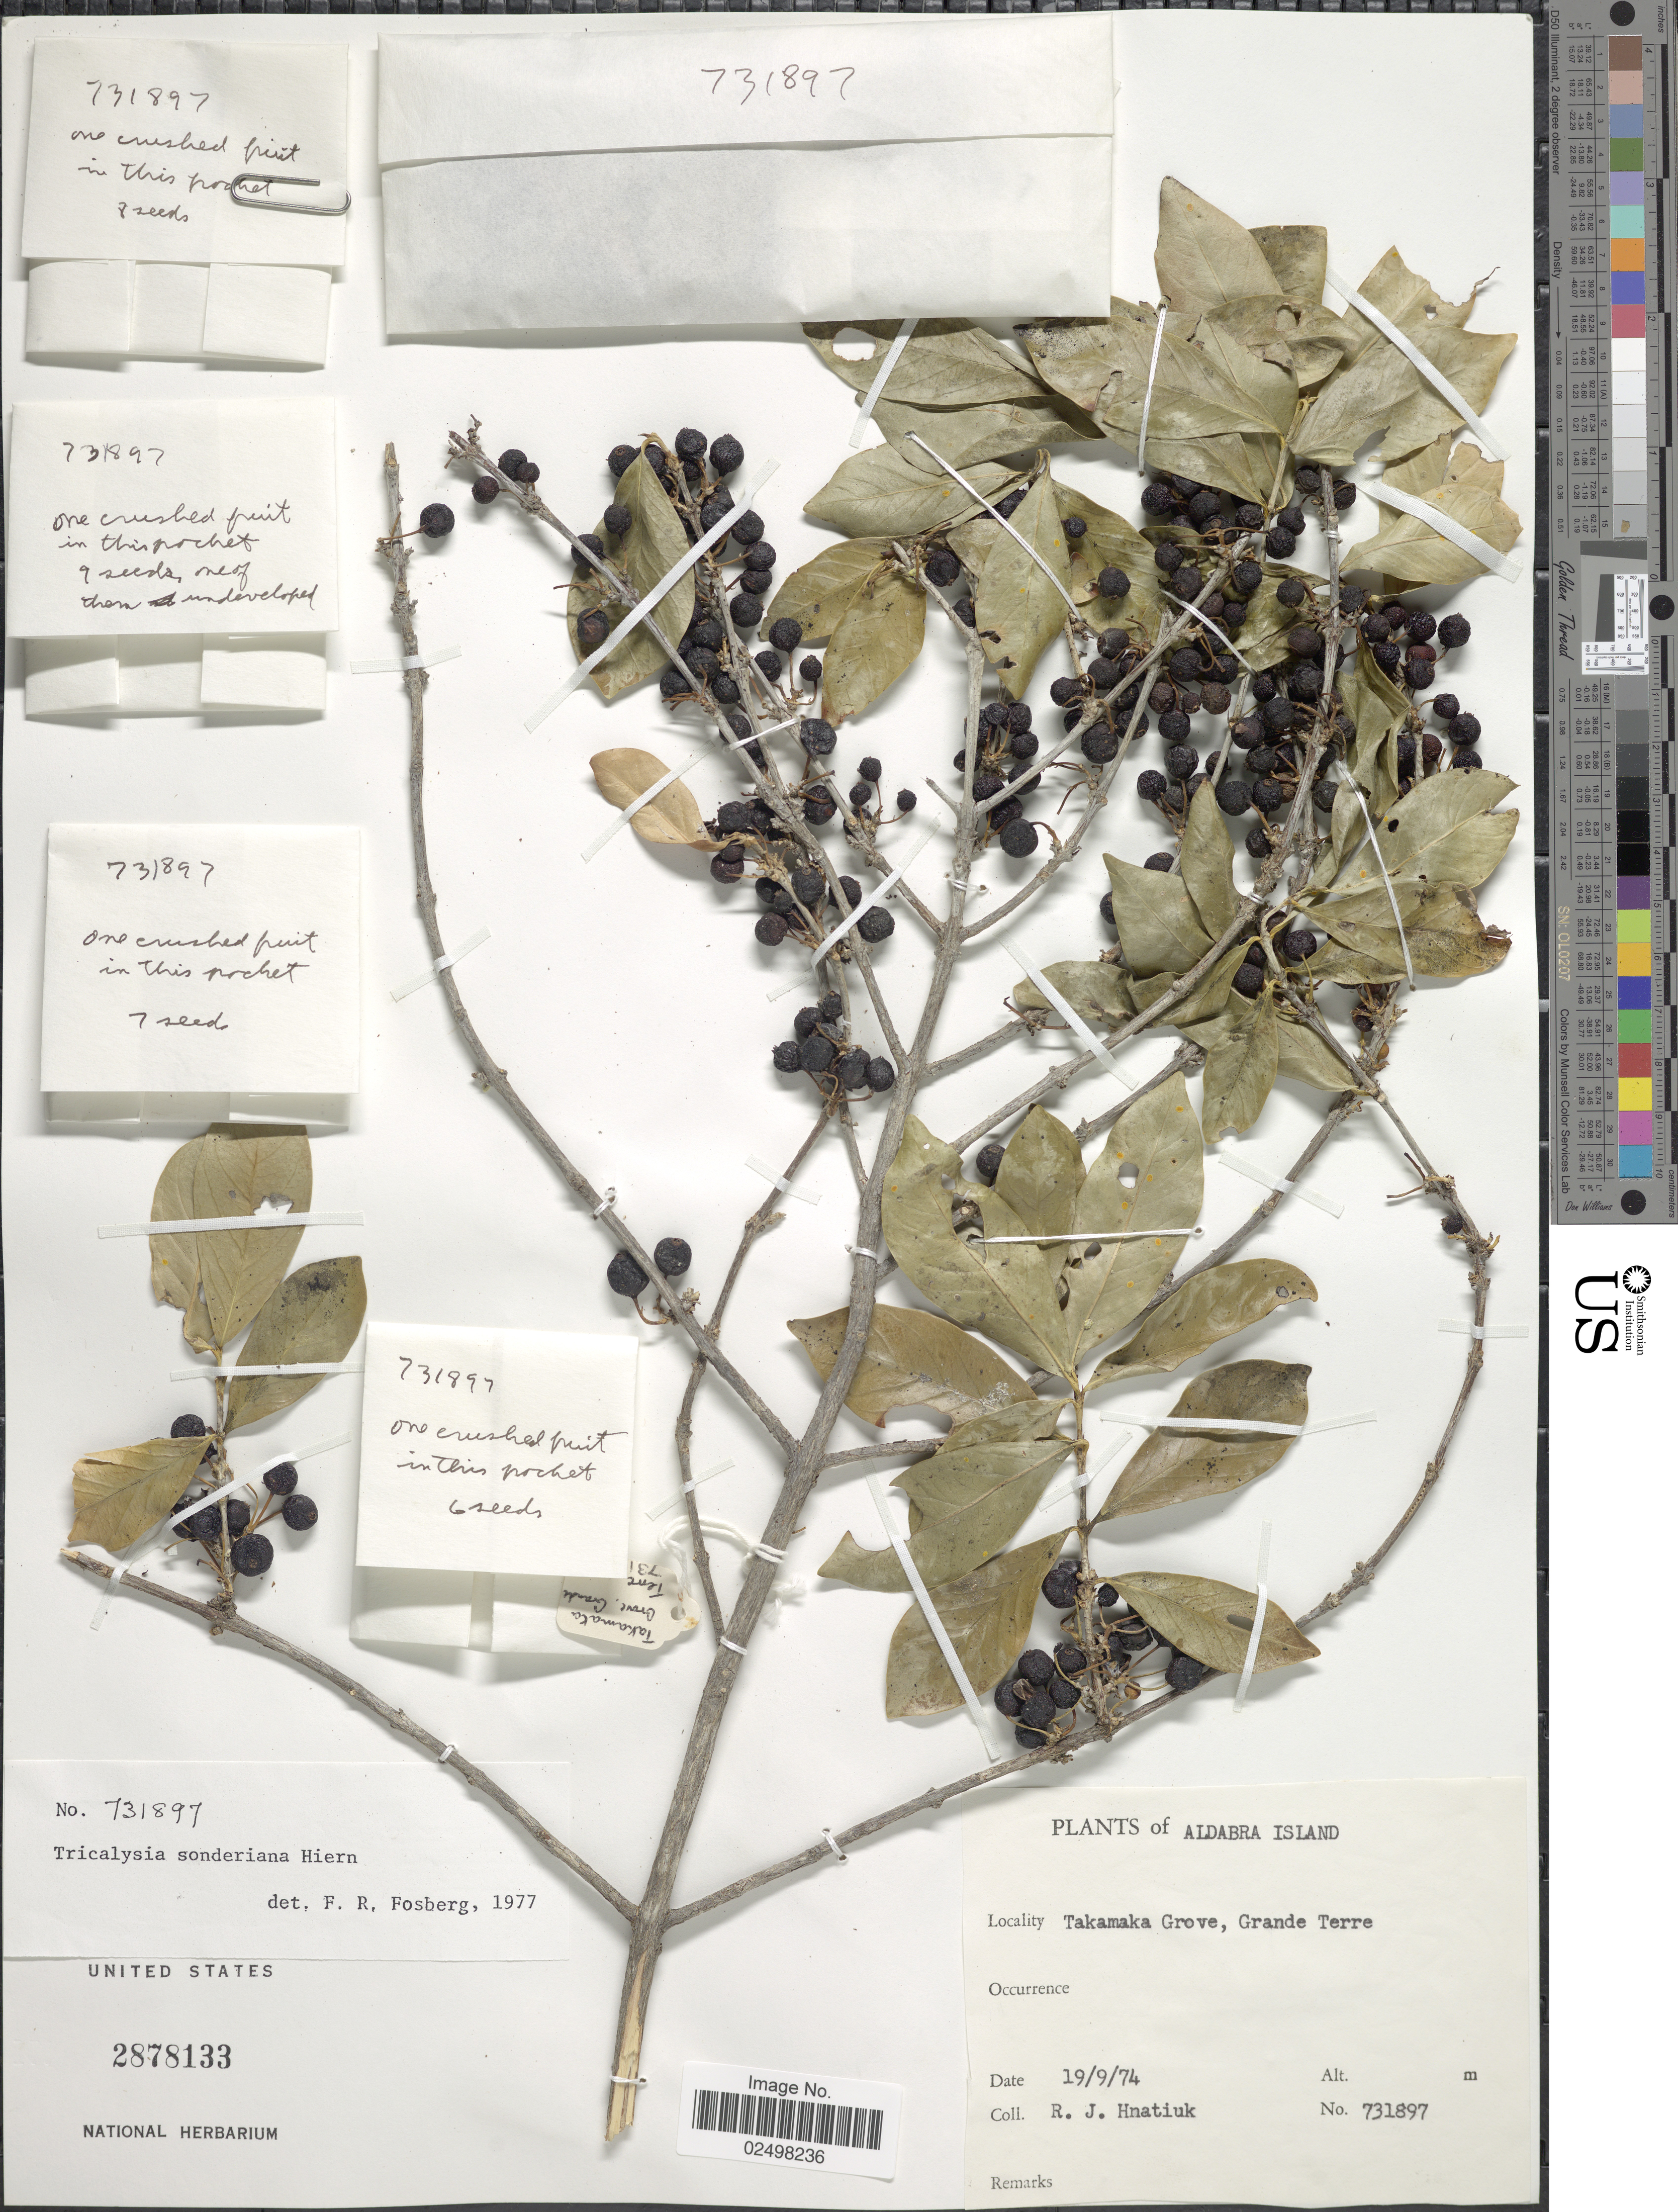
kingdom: Plantae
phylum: Tracheophyta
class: Magnoliopsida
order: Gentianales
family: Rubiaceae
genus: Tricalysia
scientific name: Tricalysia sonderiana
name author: Hiern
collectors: R. Hnatiuk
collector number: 731897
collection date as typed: Transcribed d/m/y: 19/9/74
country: Seychelles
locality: Aldabra Island. Takamaka Grove, Grande Terre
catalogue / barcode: US 2878133